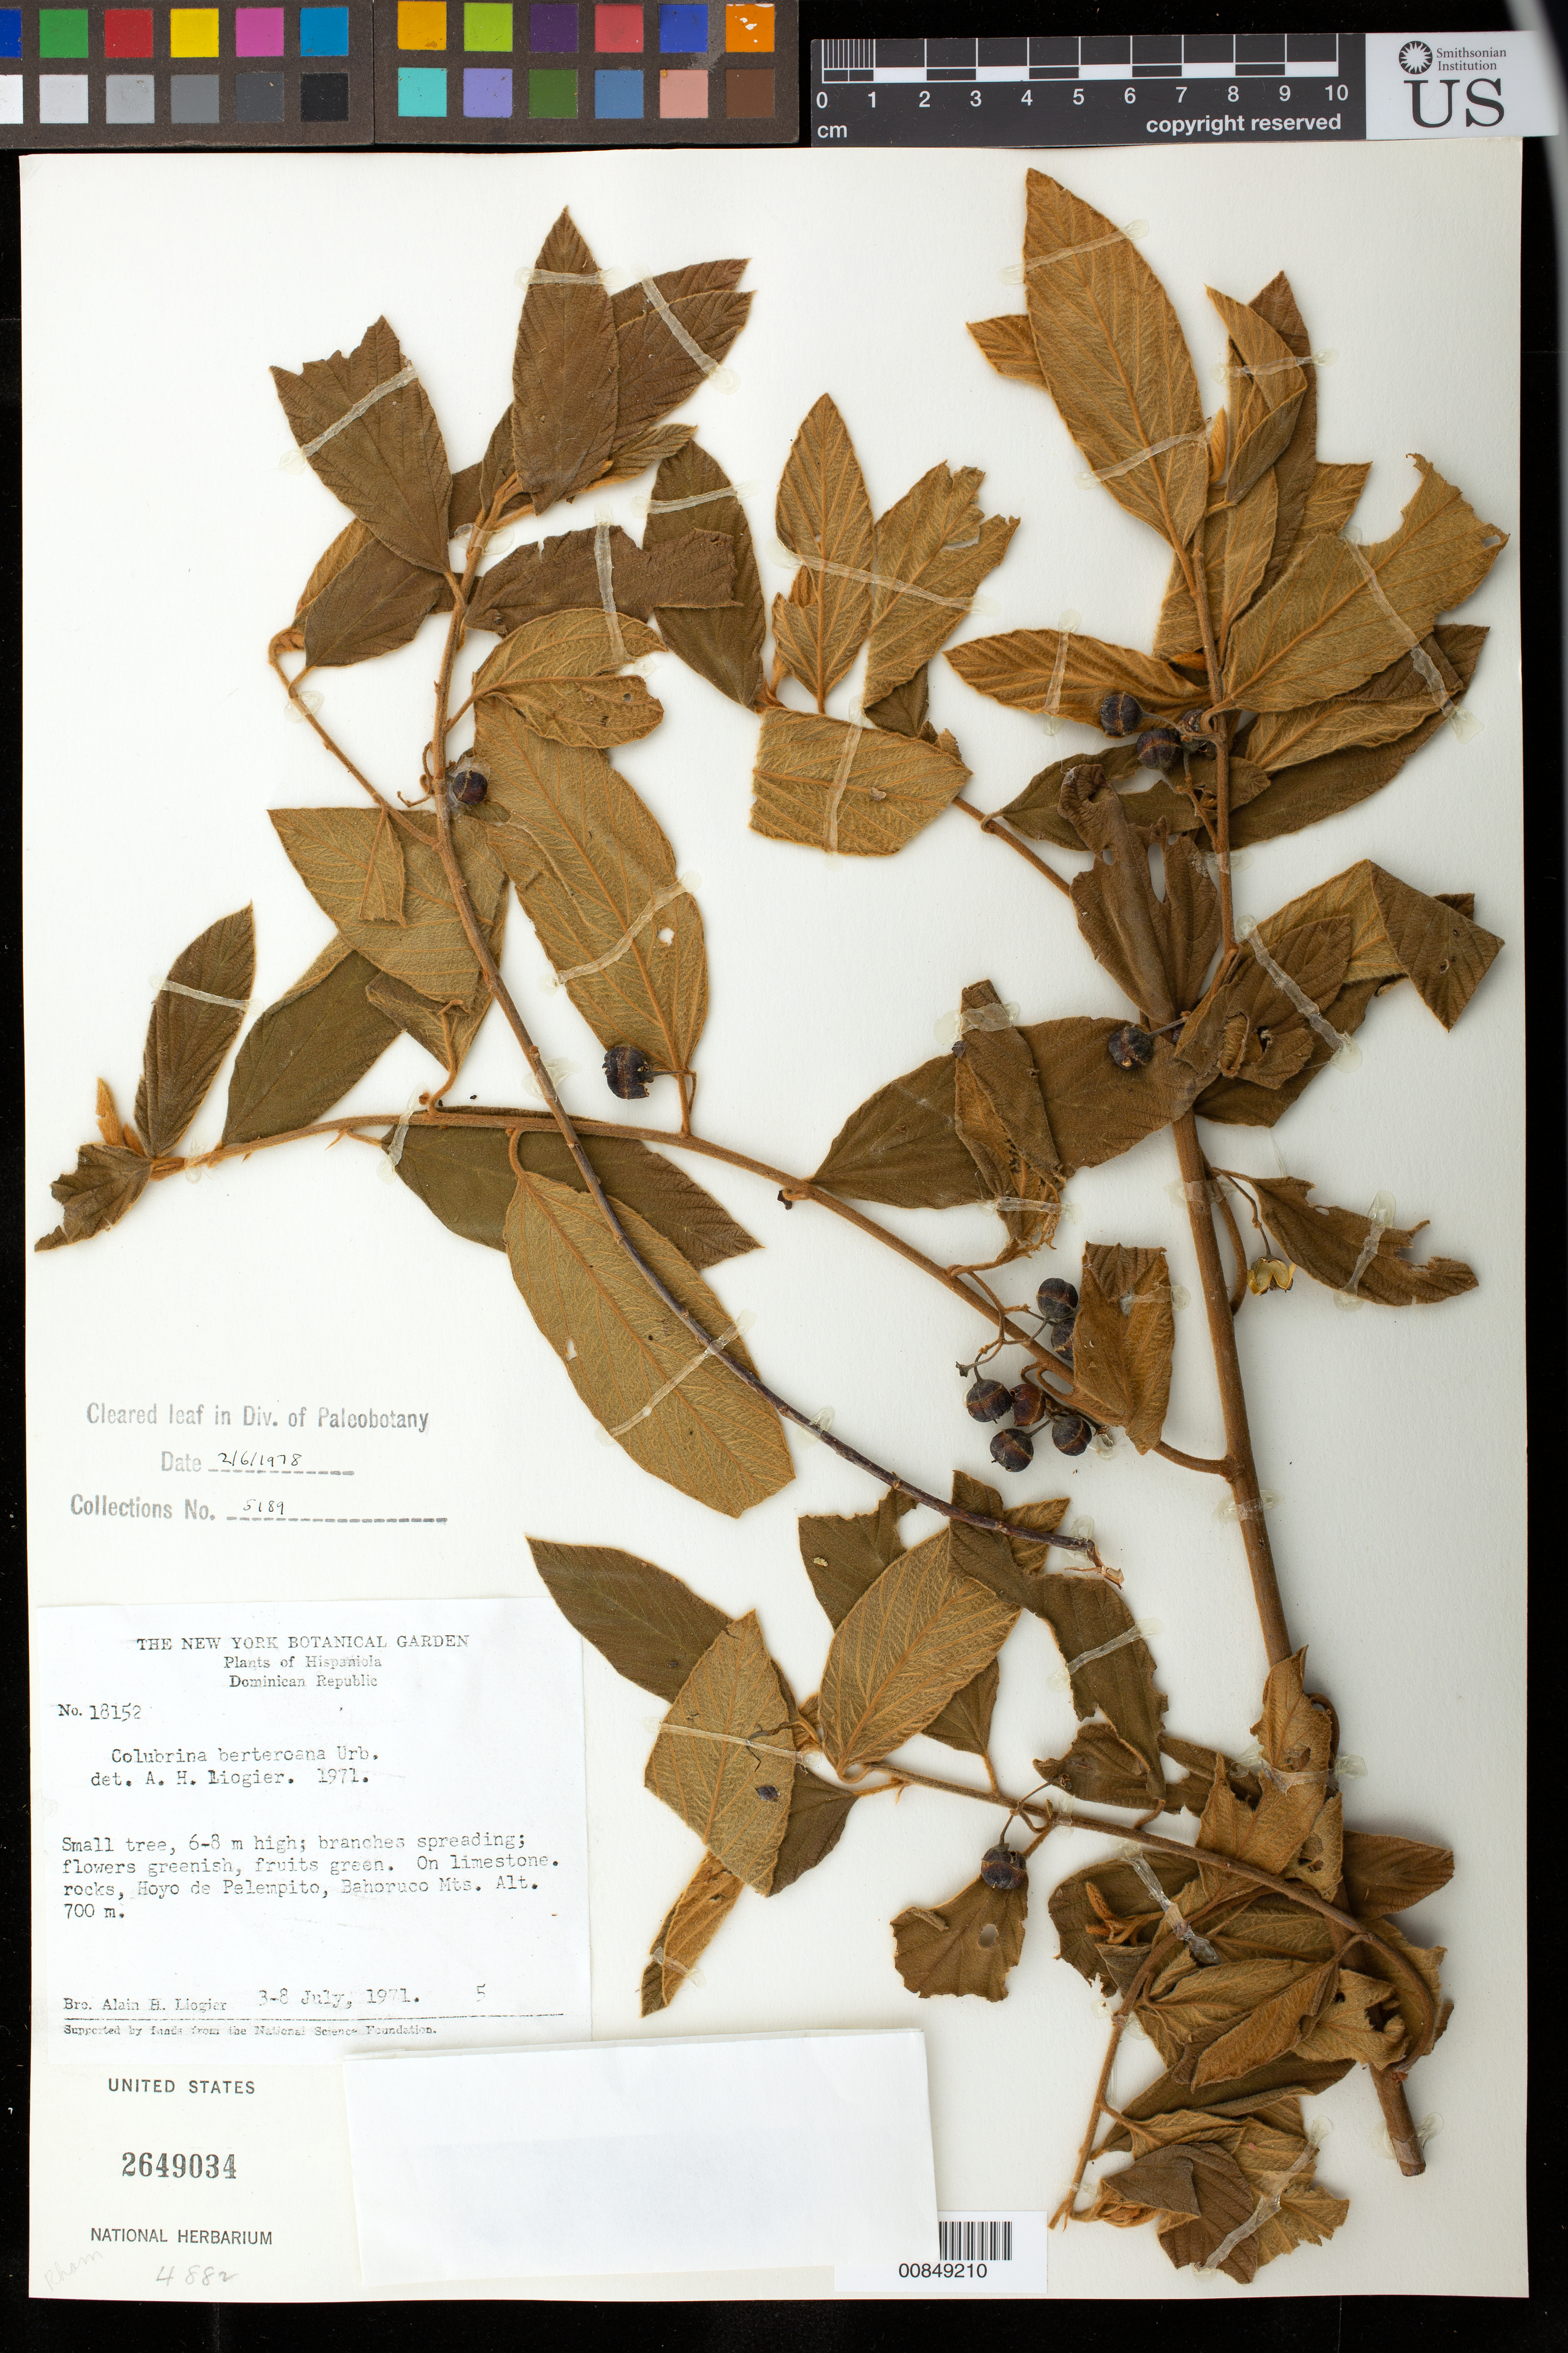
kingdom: Plantae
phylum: Tracheophyta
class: Magnoliopsida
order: Rosales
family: Rhamnaceae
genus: Colubrina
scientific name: Colubrina berteroana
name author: Urb.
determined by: Liogier, Alain H.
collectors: A. H. Liogier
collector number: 18152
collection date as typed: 03 Jul 1971 to 08 Jul 1971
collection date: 1971-07-03/1971-07-08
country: Dominican Republic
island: Hispaniola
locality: Hoyo de Pelempito, Bahoruco Mts.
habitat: On limestone rocks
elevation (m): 700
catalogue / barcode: US 2649034